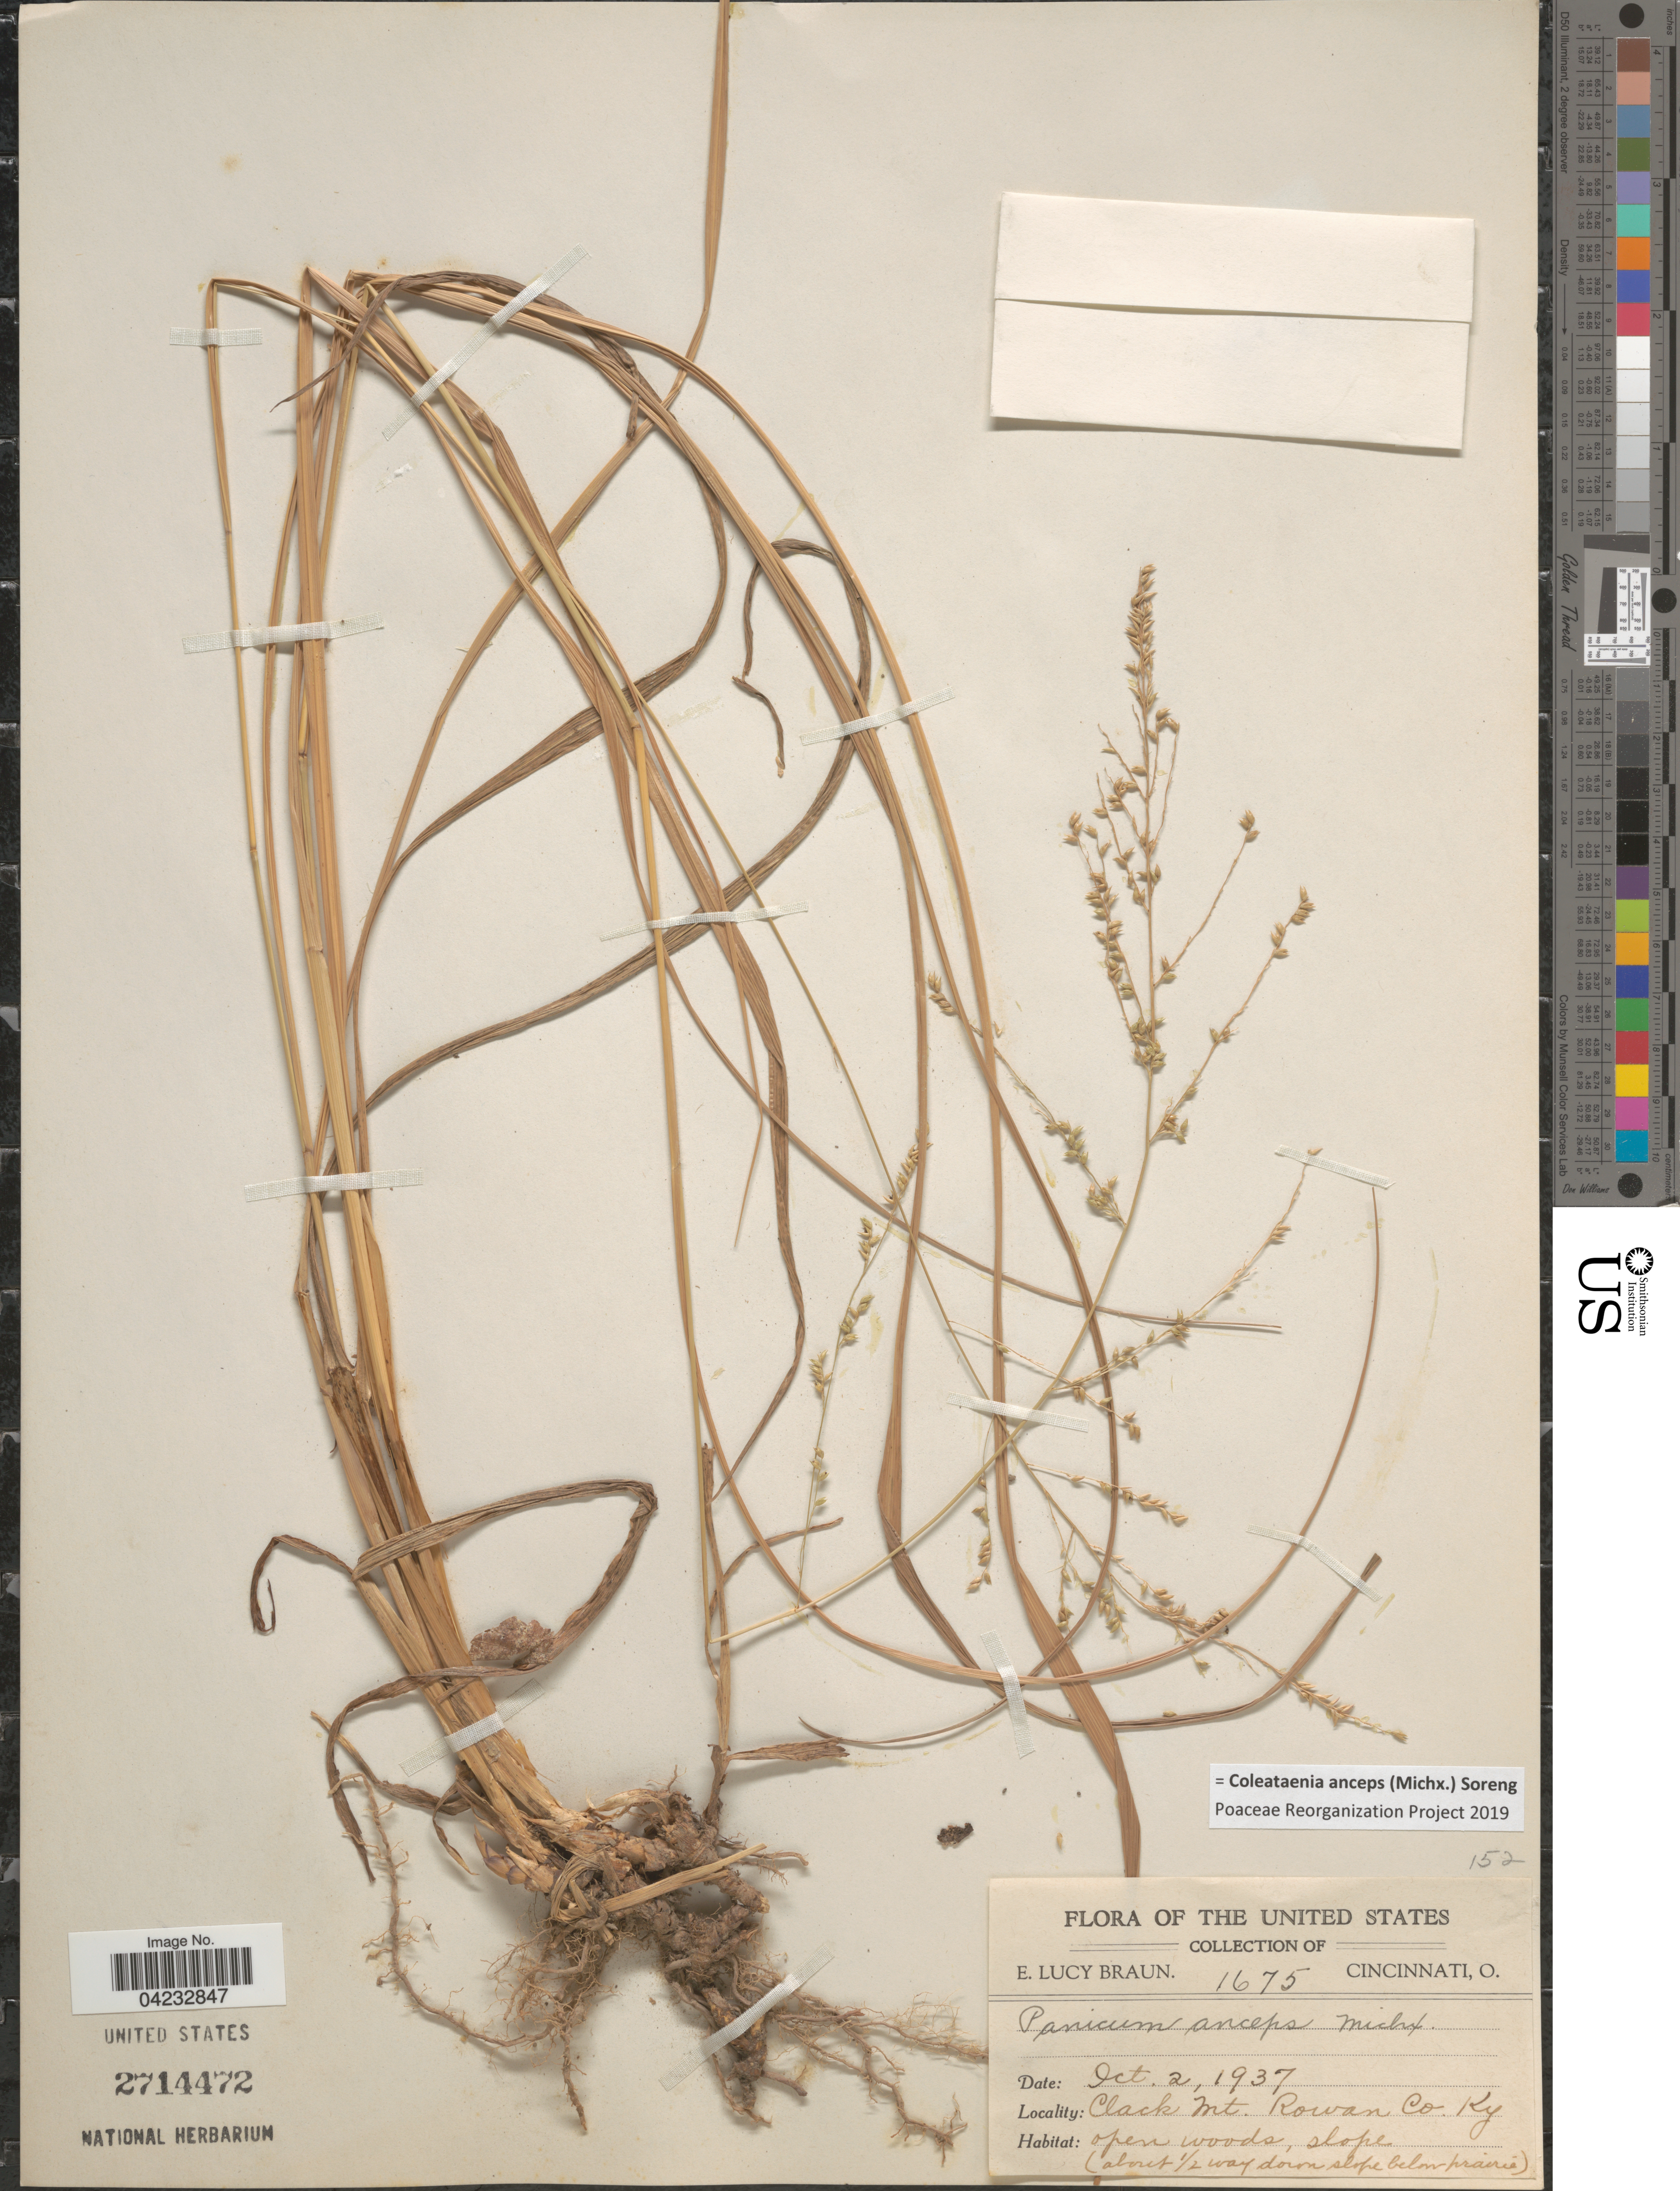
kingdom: Plantae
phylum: Tracheophyta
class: Liliopsida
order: Poales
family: Poaceae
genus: Coleataenia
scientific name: Coleataenia anceps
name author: (Michx.) Soreng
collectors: E. L. Braun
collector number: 1675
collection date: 1937-10-02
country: United States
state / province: Kentucky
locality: Clack Mt. Rowan Co.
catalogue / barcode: US 2714472